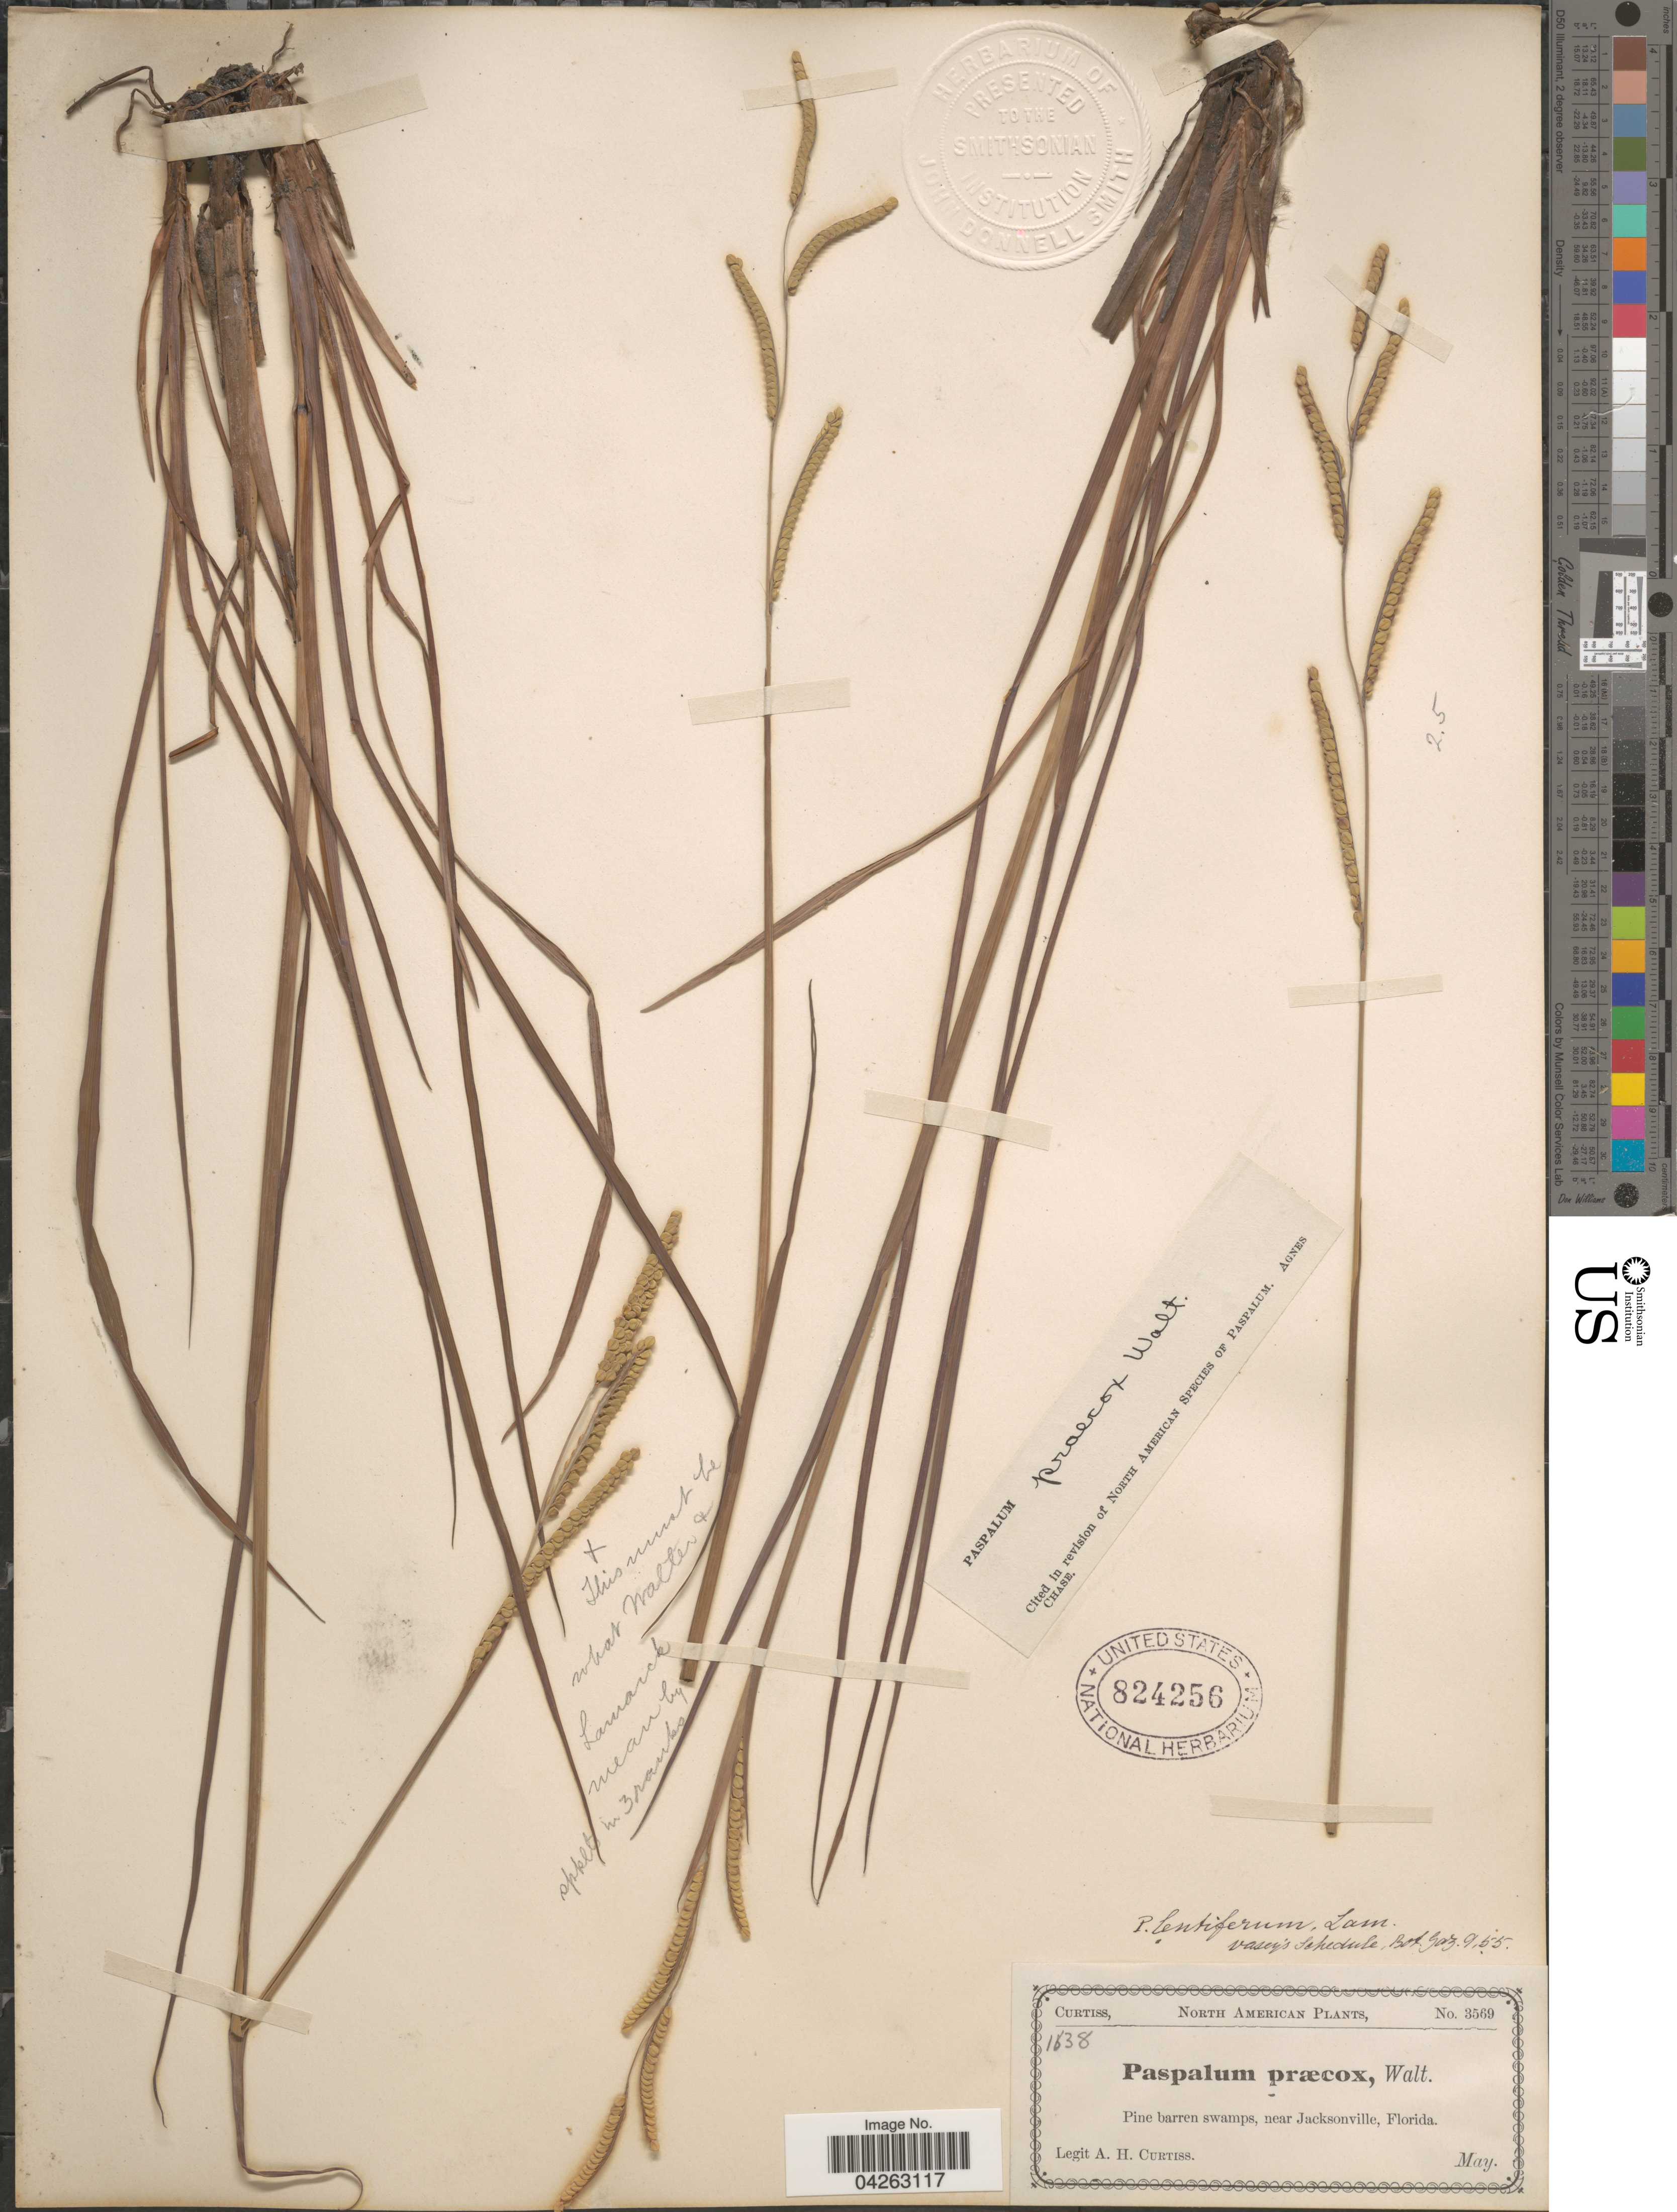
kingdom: Plantae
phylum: Tracheophyta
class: Liliopsida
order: Poales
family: Poaceae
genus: Paspalum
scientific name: Paspalum praecox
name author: Walter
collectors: A. H. Curtiss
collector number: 3569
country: United States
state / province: Florida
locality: Pine barren swamps, near Jacksonville.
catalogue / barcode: US 824256